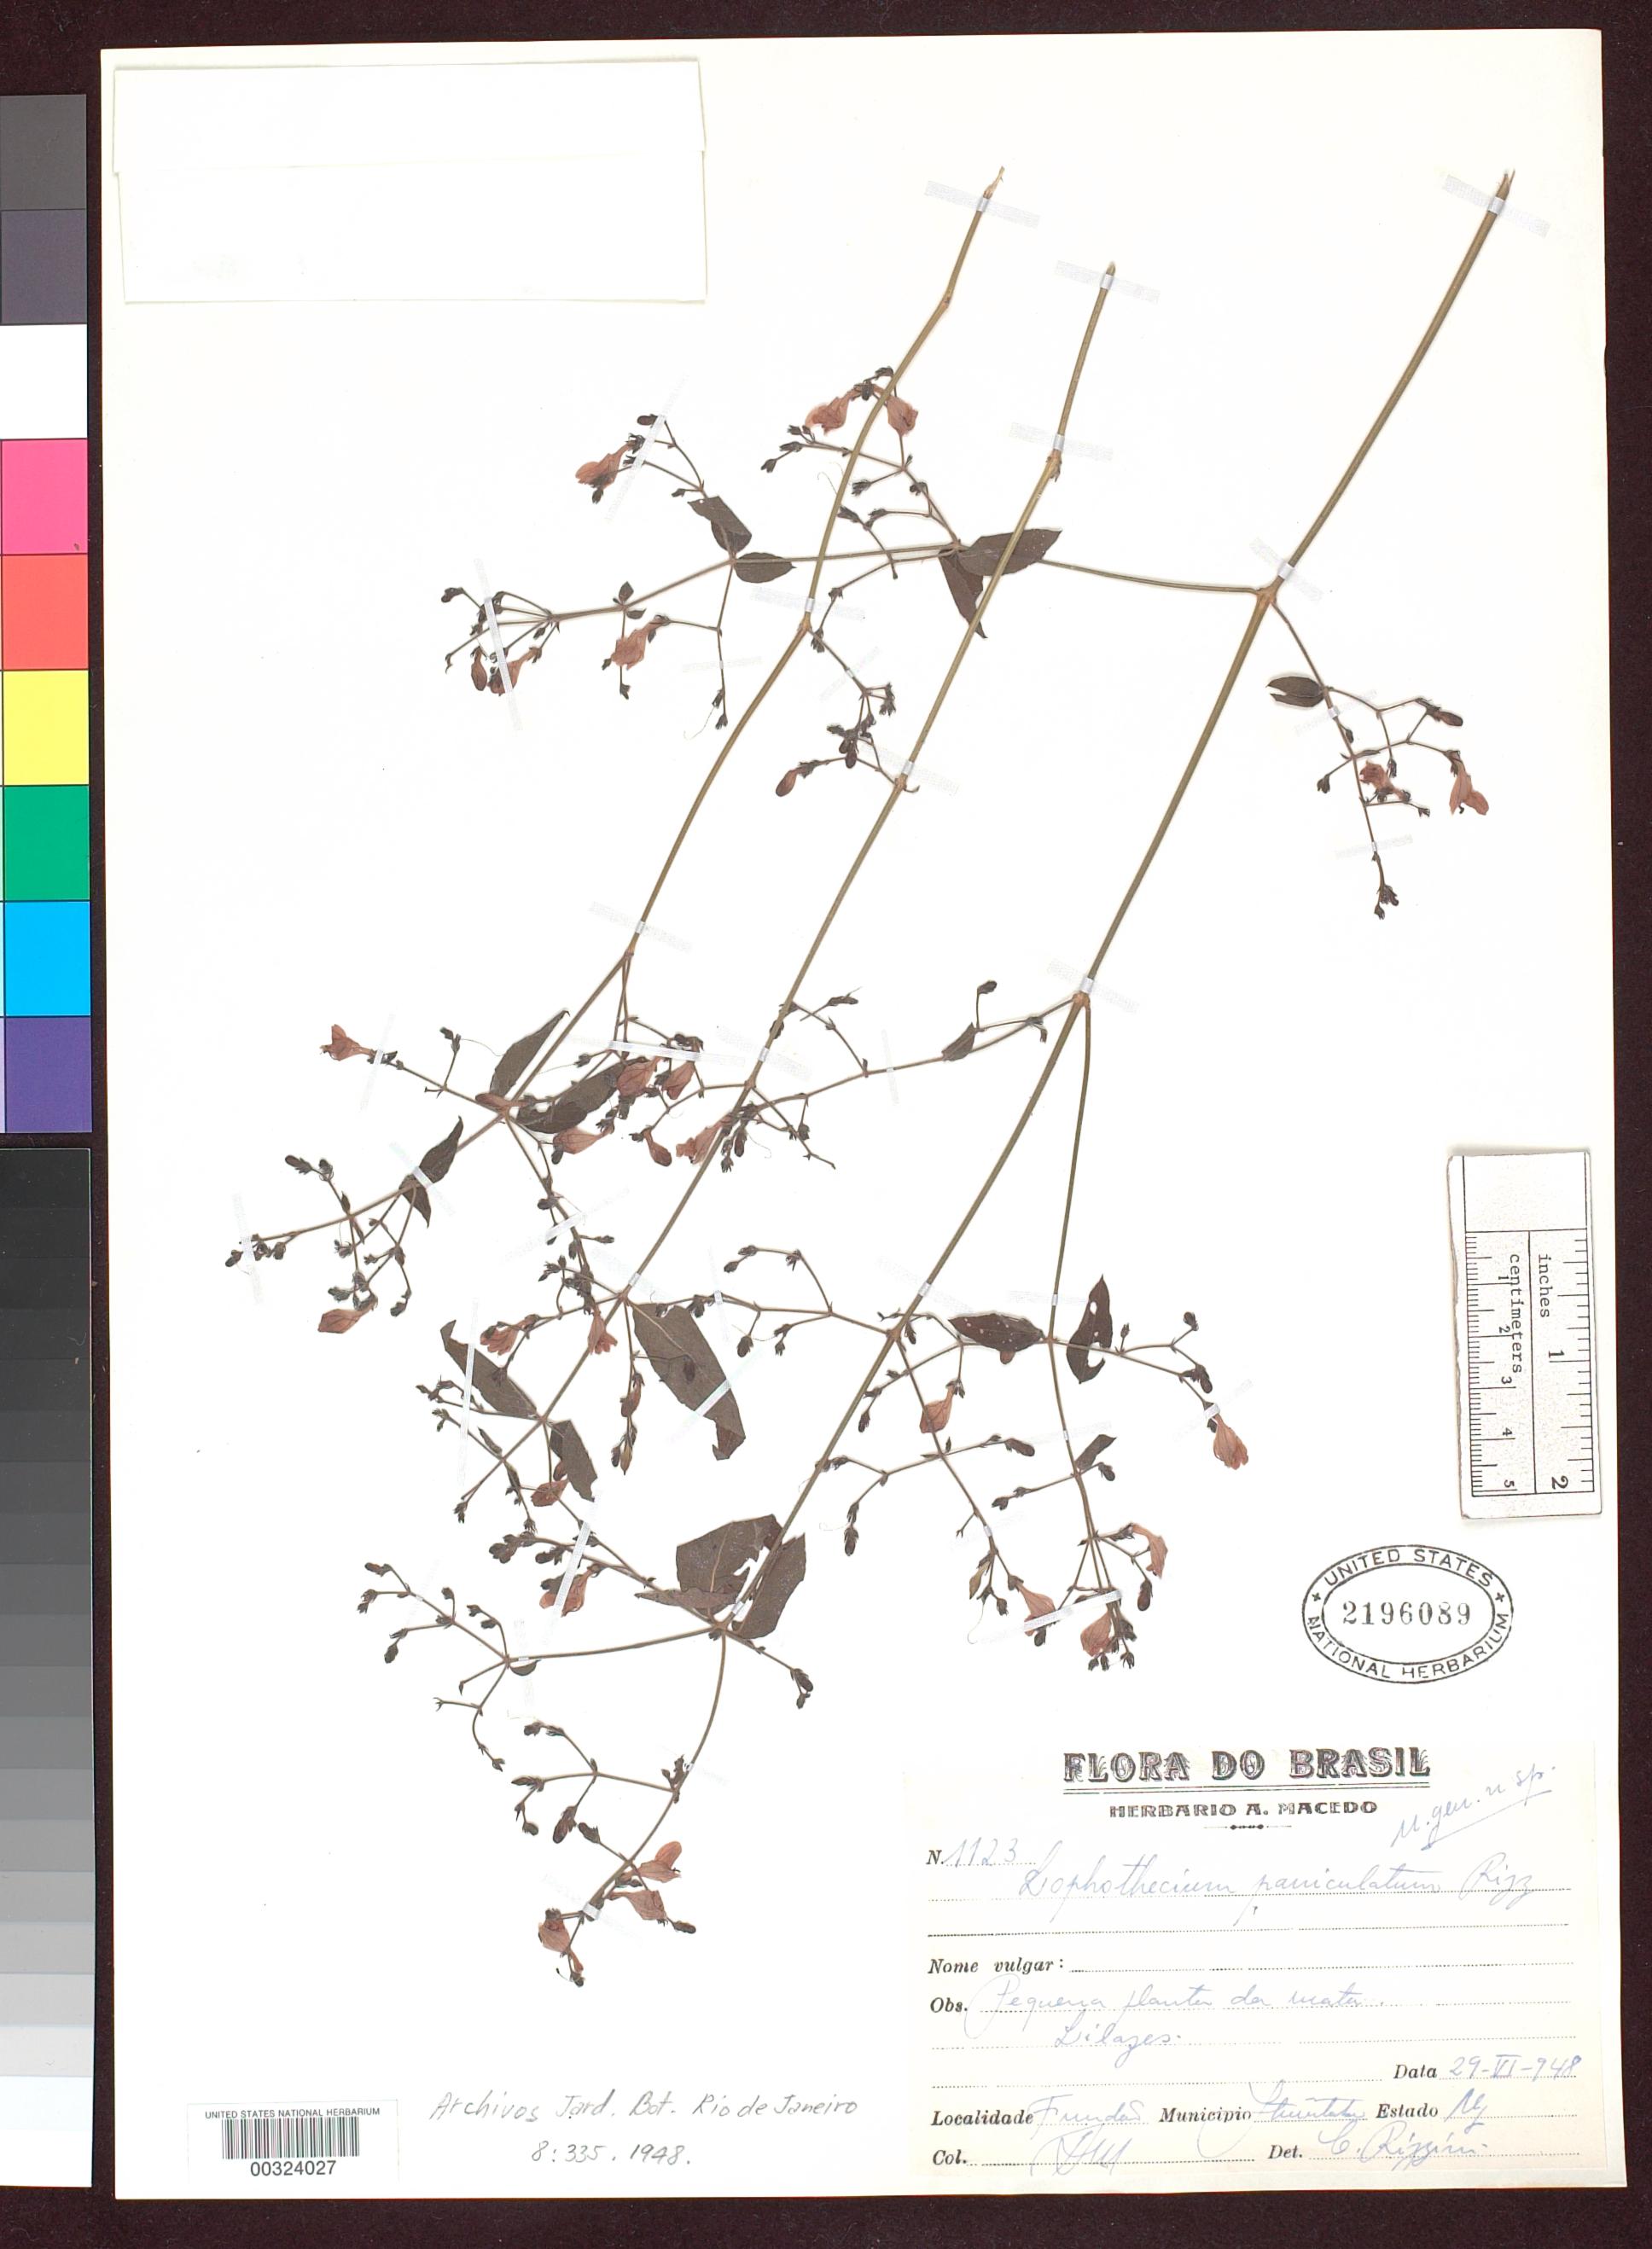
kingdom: Plantae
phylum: Tracheophyta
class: Magnoliopsida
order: Lamiales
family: Acanthaceae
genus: Lophothecium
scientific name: Lophothecium paniculatum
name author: Rizzini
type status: Isotype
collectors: A. Macedo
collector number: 1123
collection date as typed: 29 Jun 1948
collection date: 1948-06-29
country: Brazil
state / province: Minas Gerais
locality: Crecit in Fazendao Dofundao civitate Ituiutaba.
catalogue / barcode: US 2196089